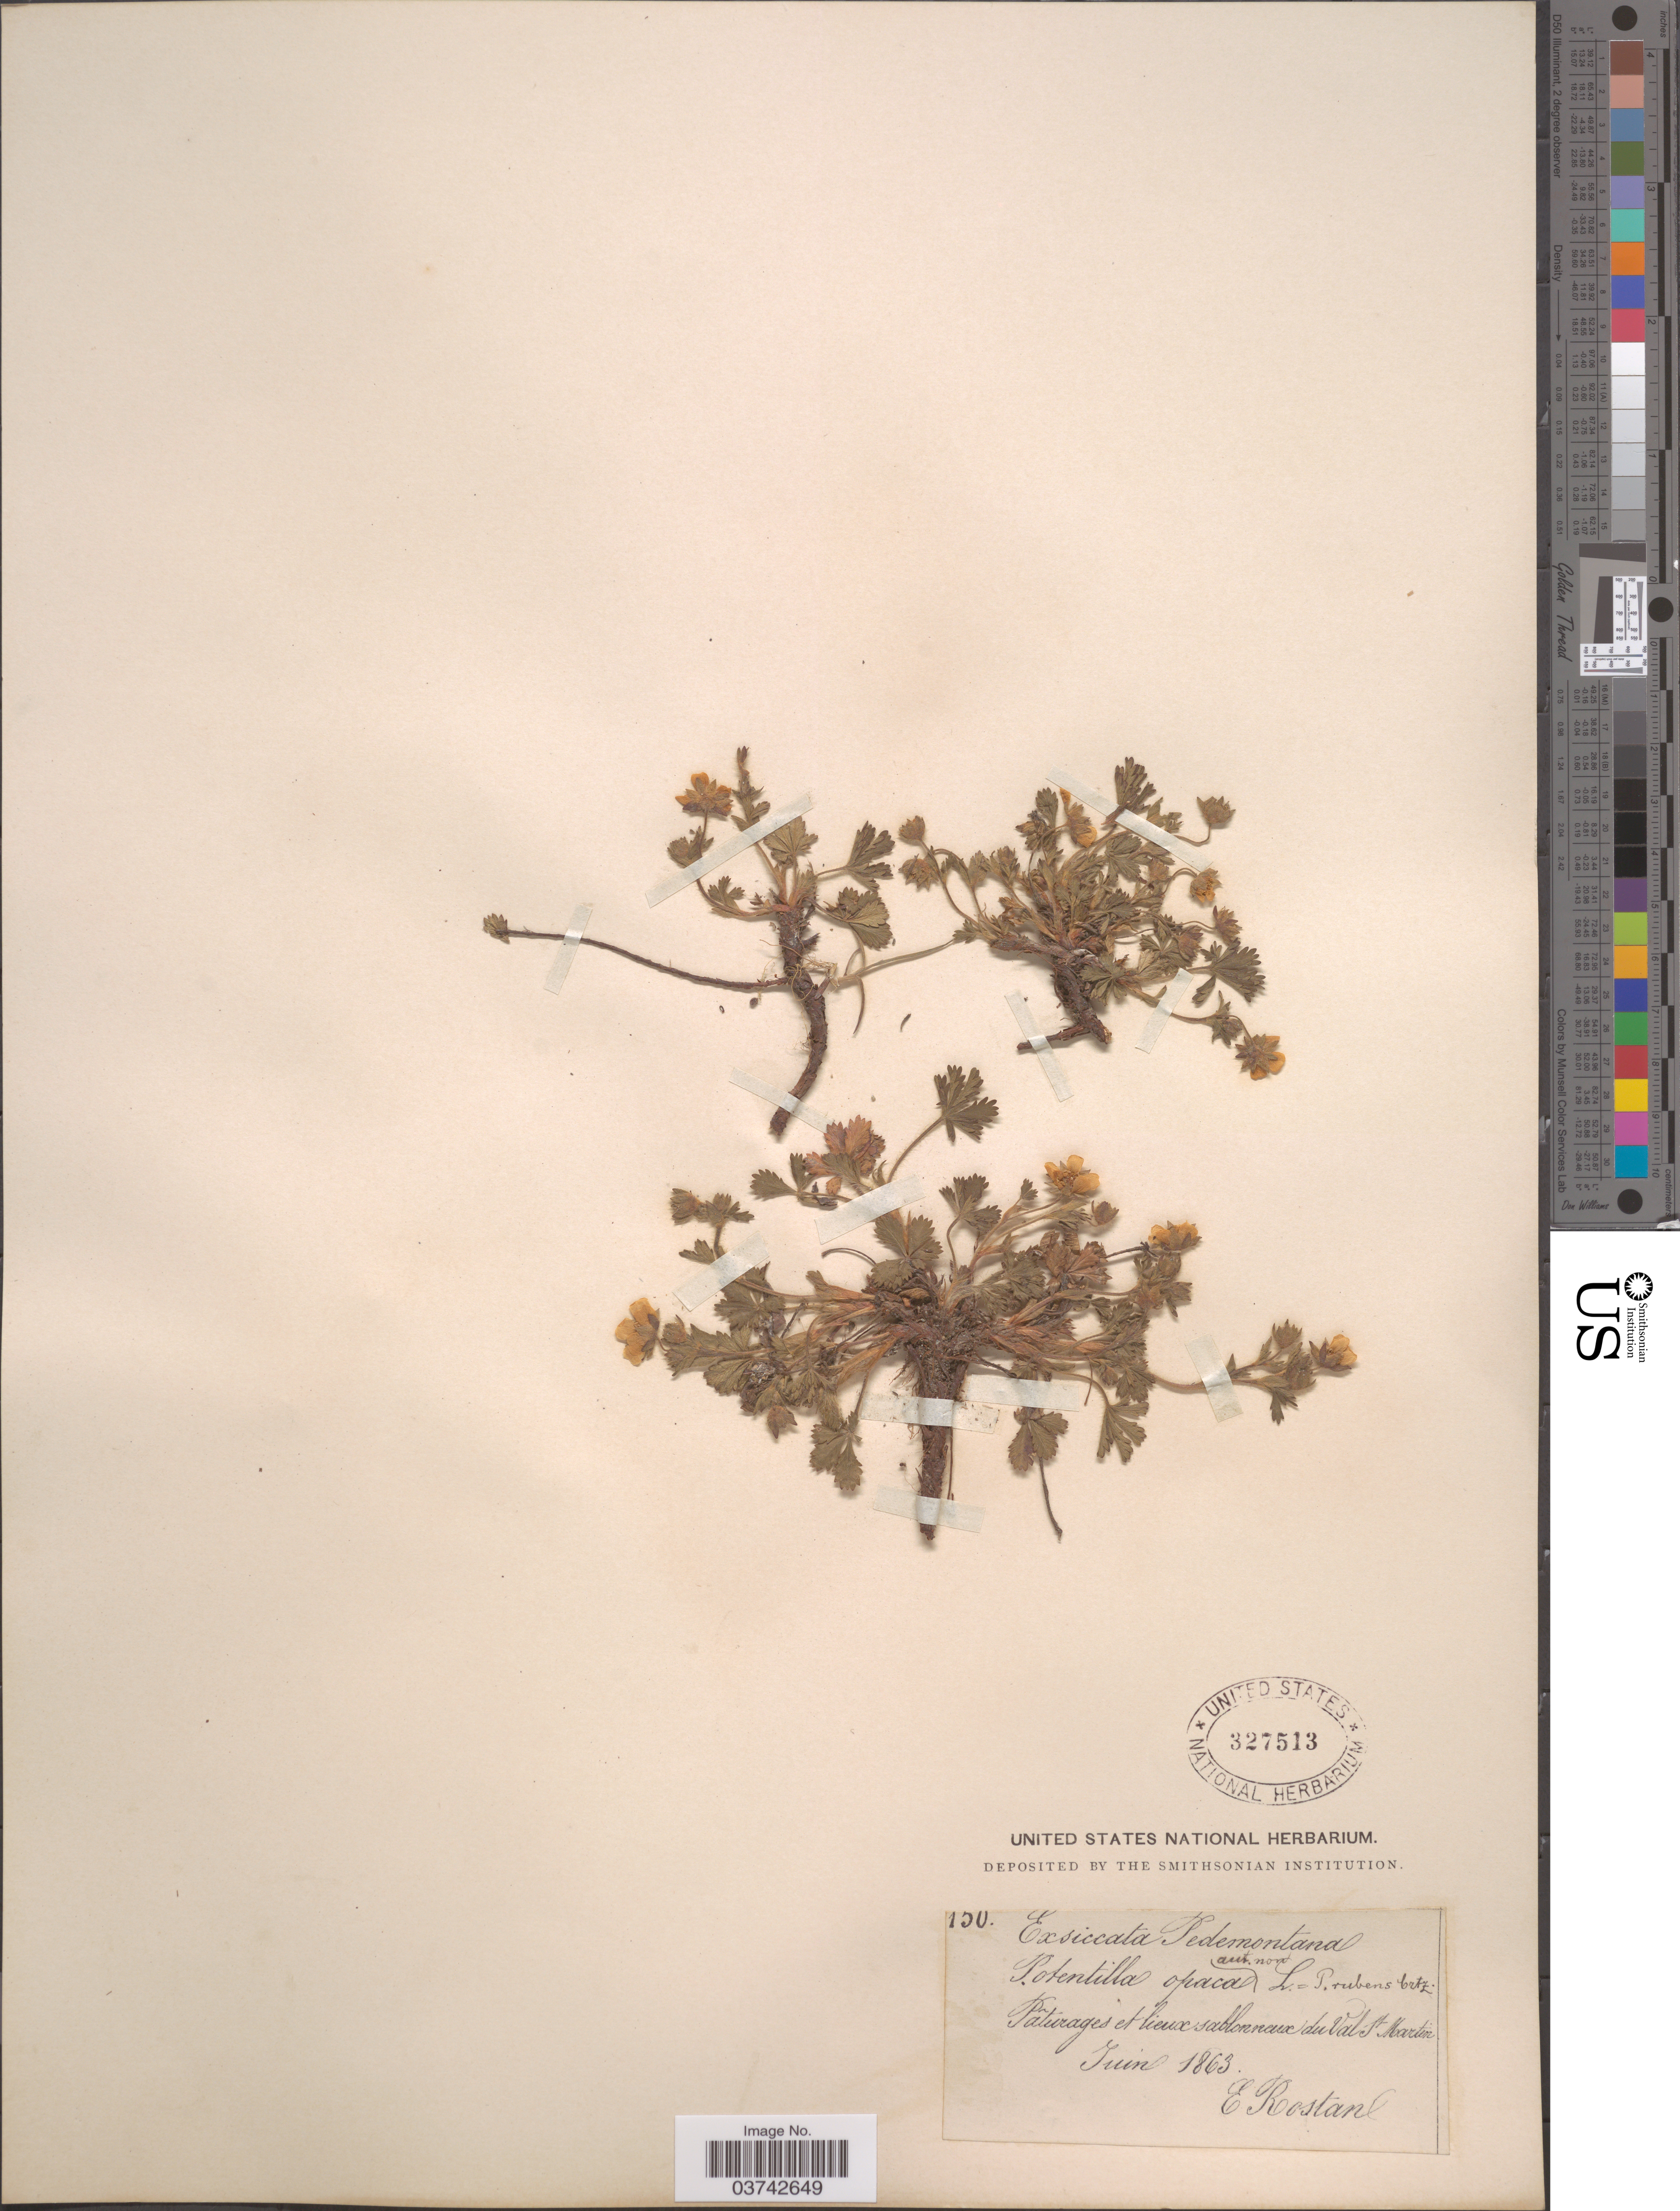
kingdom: Plantae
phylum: Tracheophyta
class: Magnoliopsida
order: Rosales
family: Rosaceae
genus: Potentilla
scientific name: Potentilla opaca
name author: L.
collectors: E. Rostan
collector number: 150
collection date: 1863-06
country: Italy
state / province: Piedmont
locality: Pedemontanæ. Pâturages et lieux sablonneux du Val St. Martin.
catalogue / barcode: US 327513